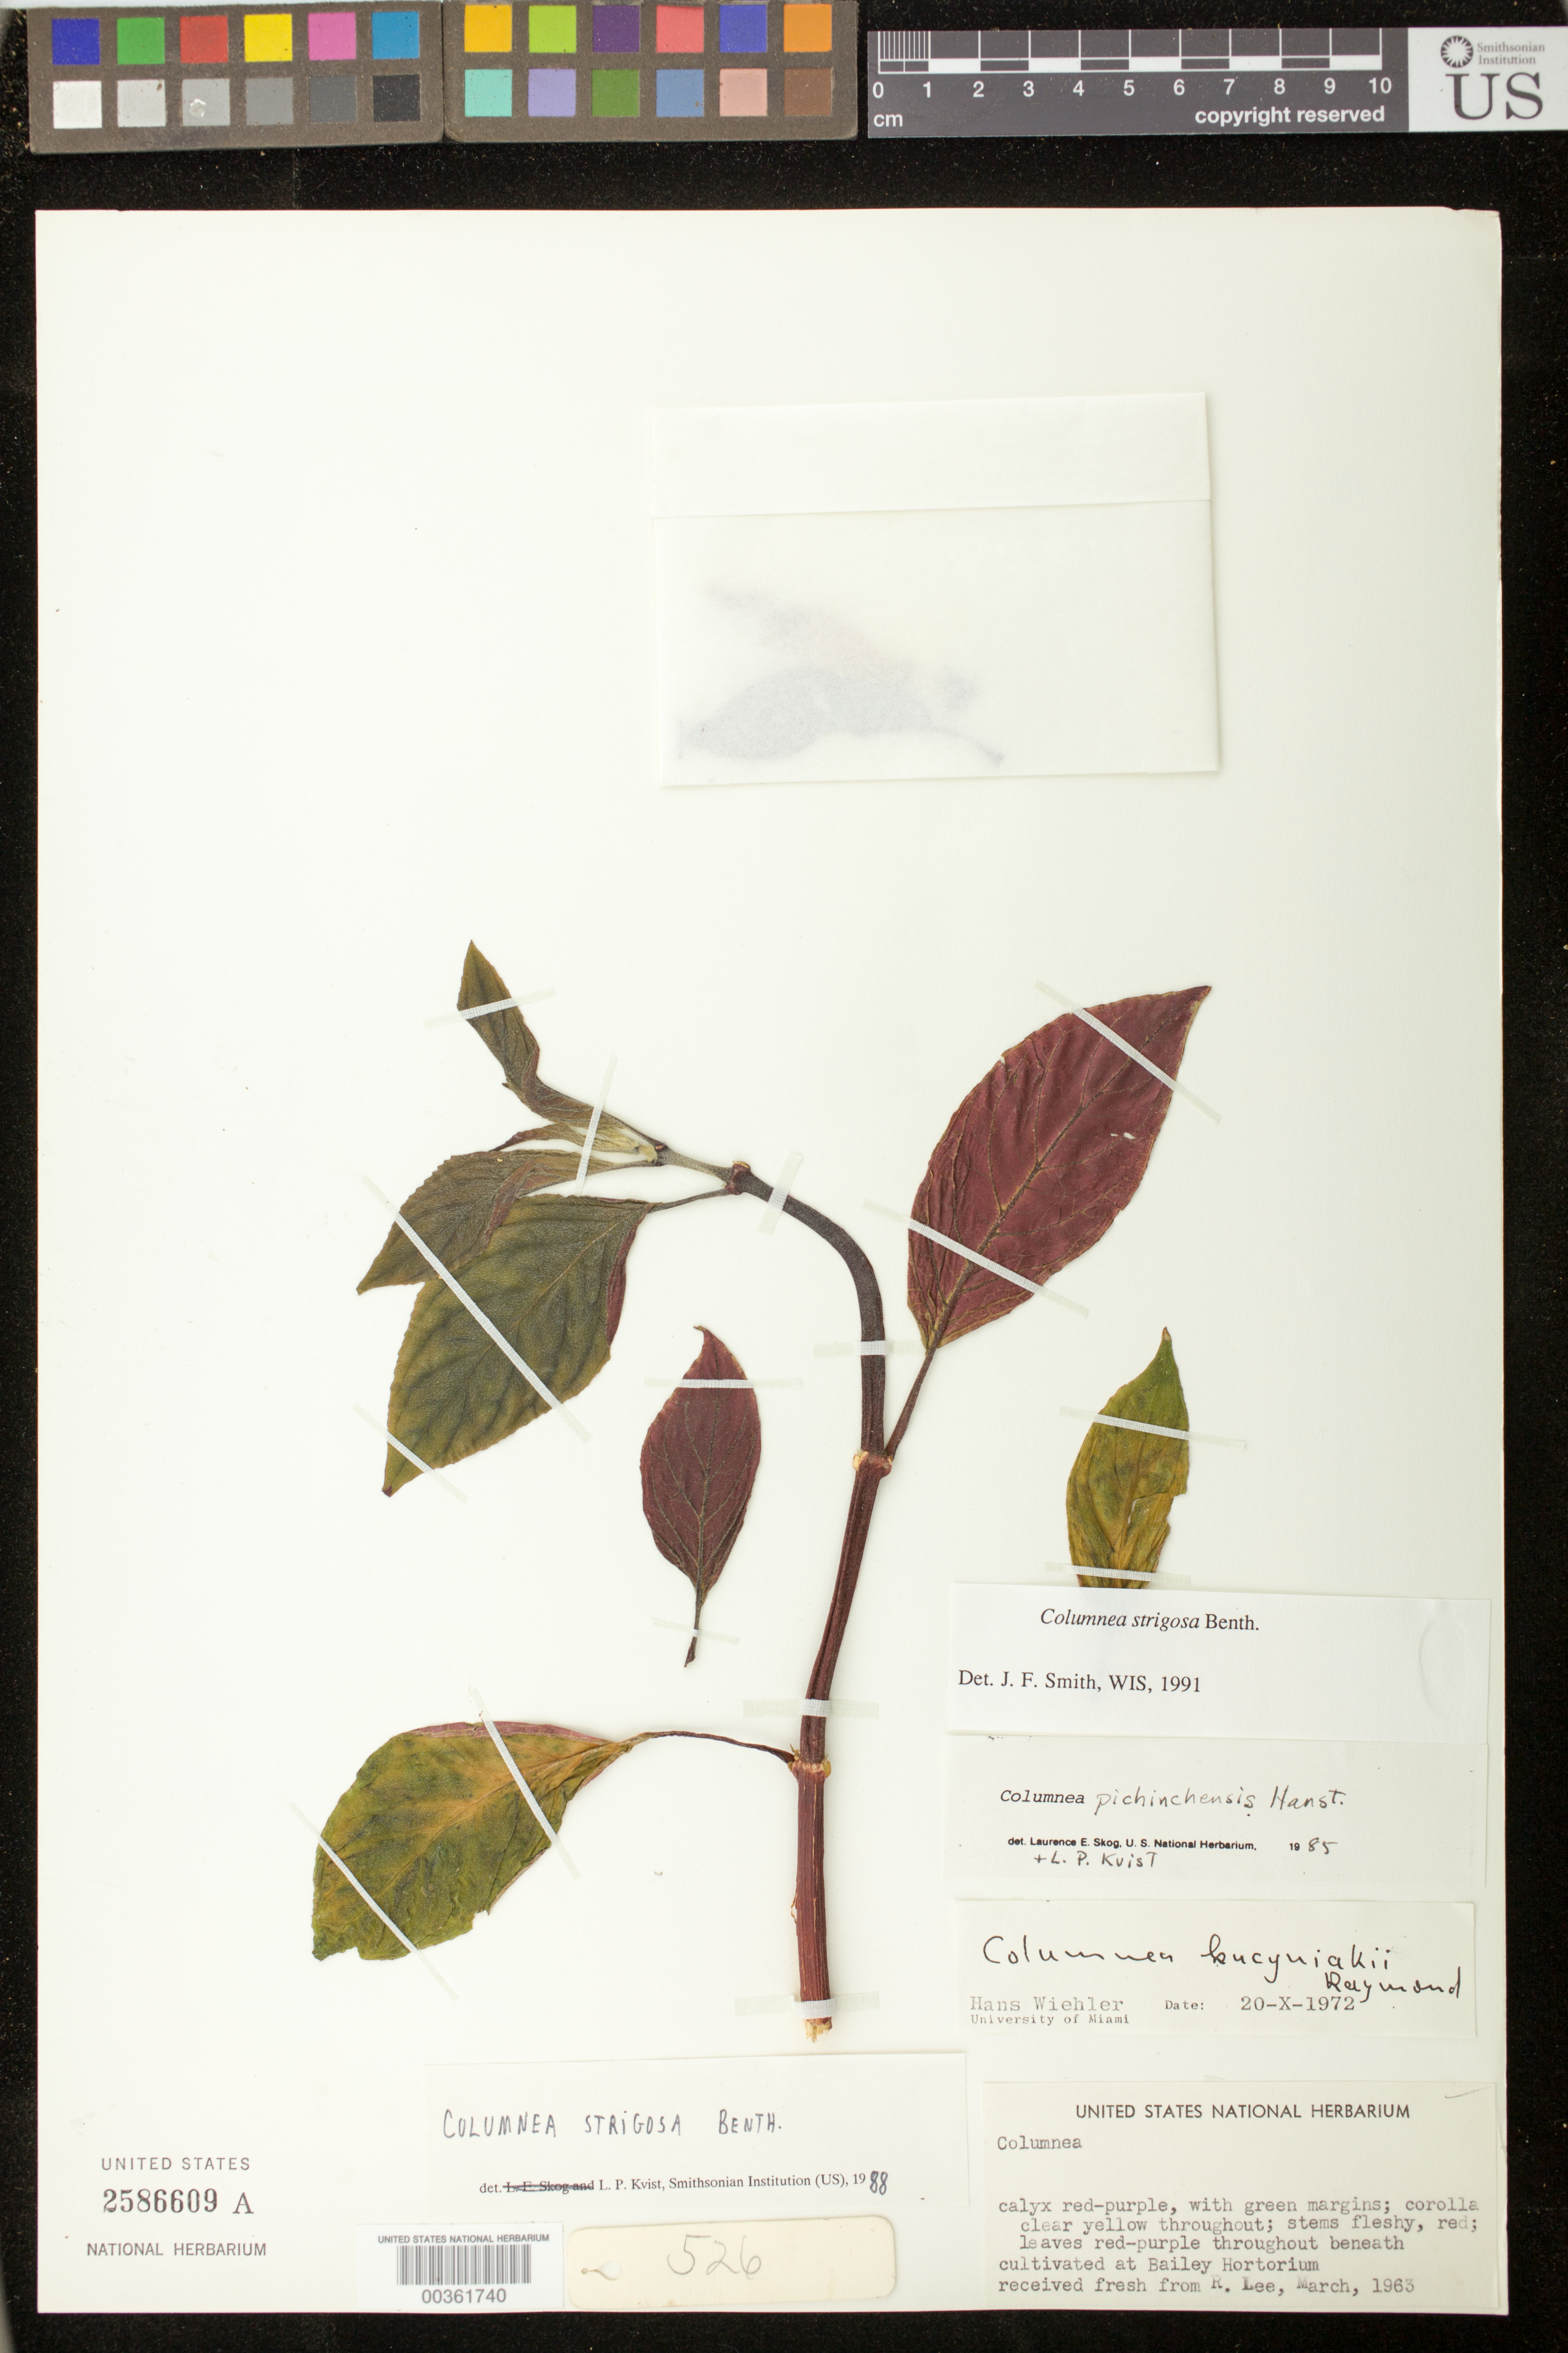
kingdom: Plantae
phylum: Tracheophyta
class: Magnoliopsida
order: Lamiales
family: Gesneriaceae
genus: Columnea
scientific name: Columnea strigosa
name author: Benth.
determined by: Smith, J. F.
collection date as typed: Mar 1963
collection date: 1963-03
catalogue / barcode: US 2586609A